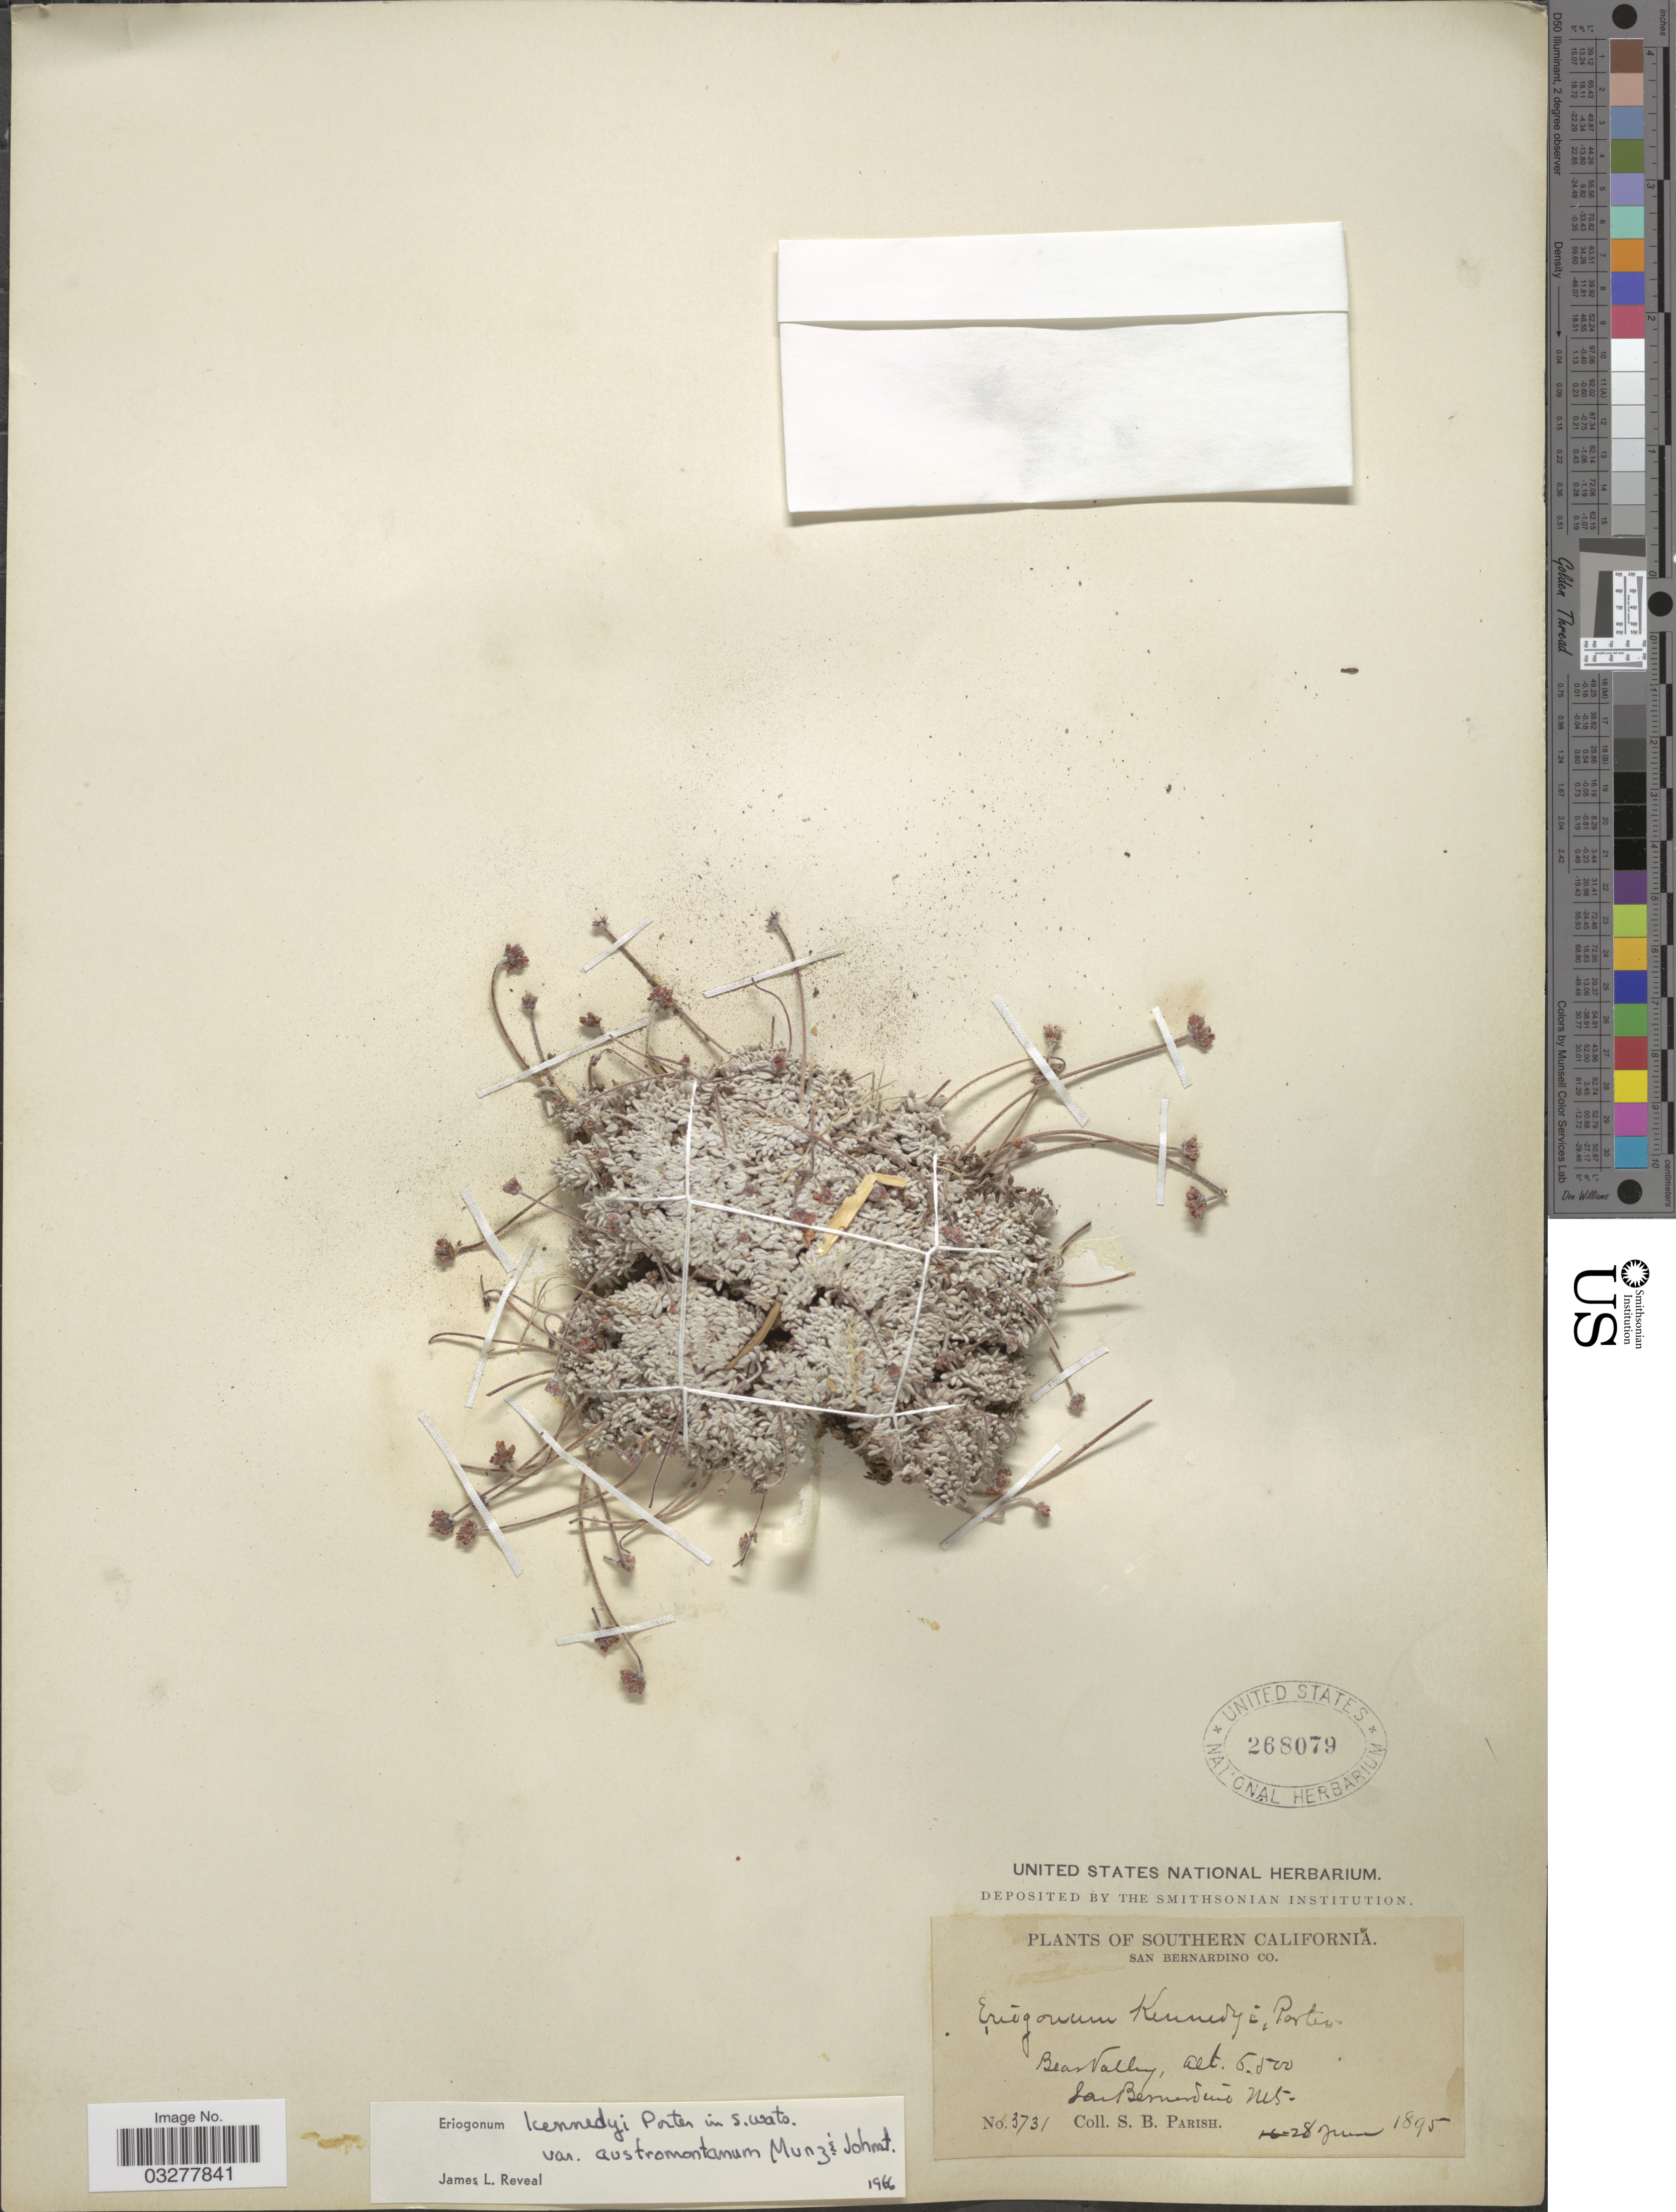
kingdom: Plantae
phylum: Tracheophyta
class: Magnoliopsida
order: Caryophyllales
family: Polygonaceae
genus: Eriogonum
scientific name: Eriogonum kennedyi var. austromontanum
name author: Munz & I.M. Johnst.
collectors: S. B. Parish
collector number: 3731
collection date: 1895-06-28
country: United States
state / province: California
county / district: San Bernardino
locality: Southern California. San Bernardino Co. Bear Valley, San Bernardino Mts.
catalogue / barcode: US 268079